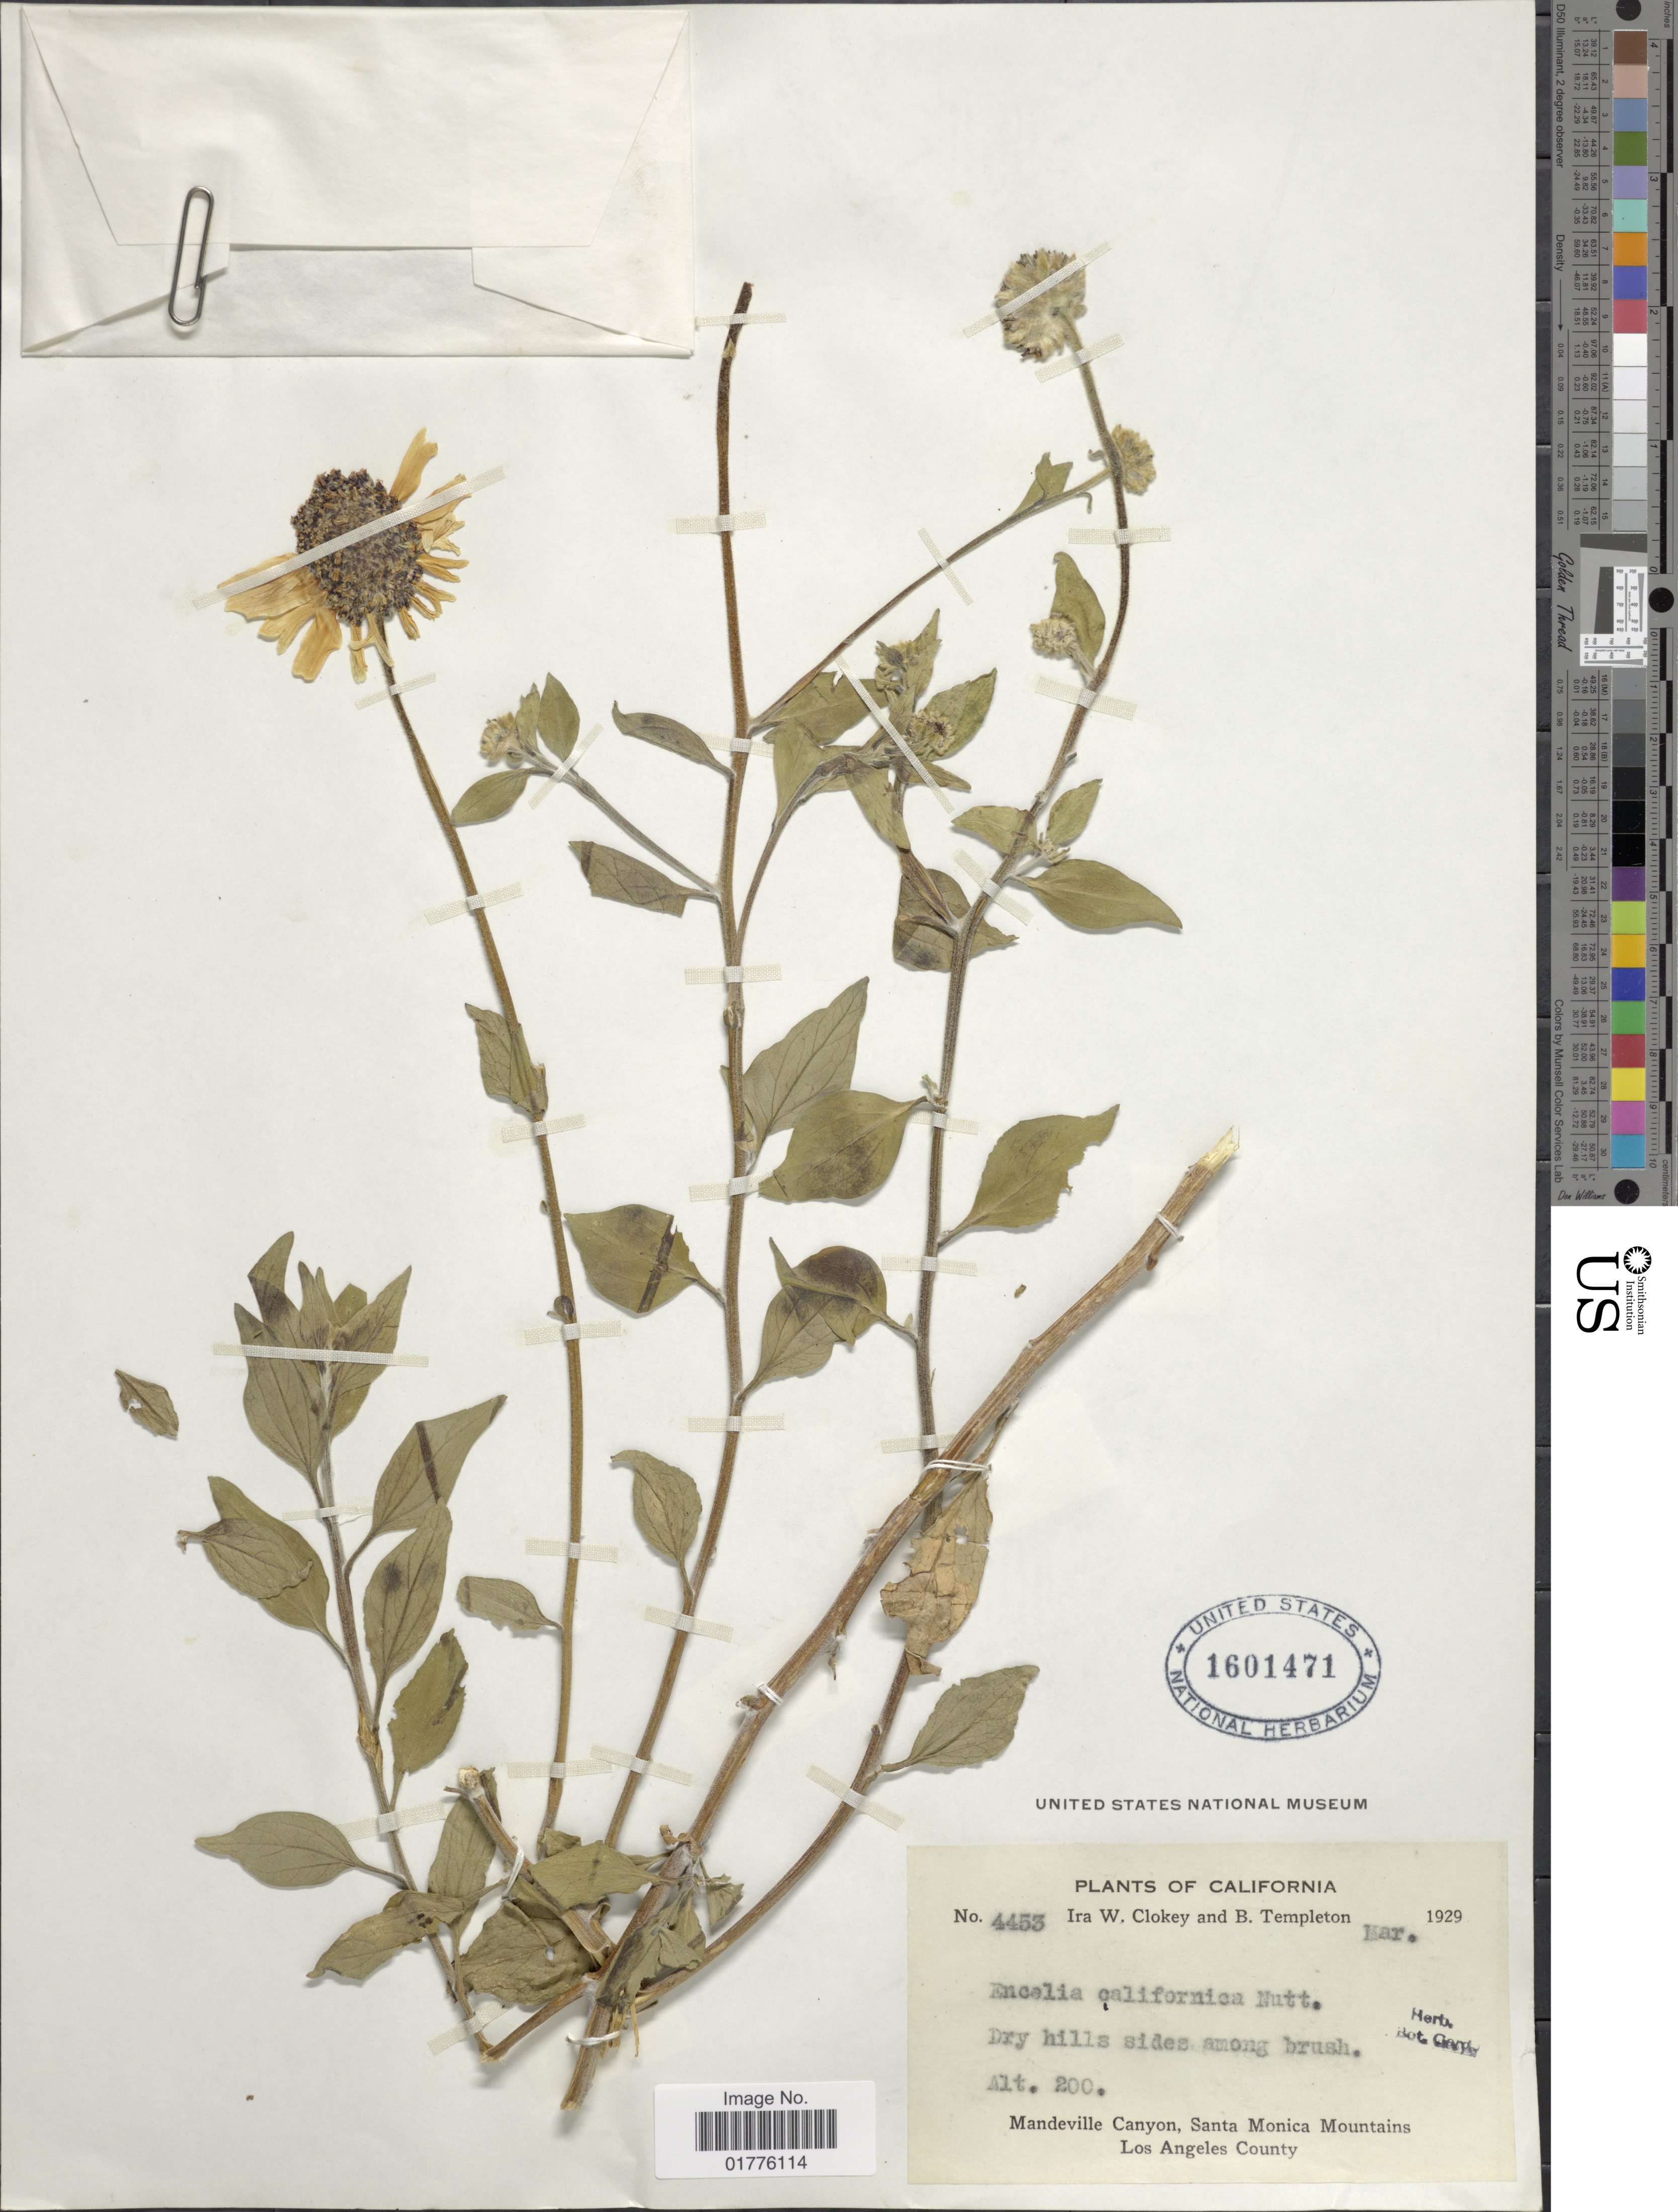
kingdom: Plantae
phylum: Tracheophyta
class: Magnoliopsida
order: Asterales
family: Asteraceae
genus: Encelia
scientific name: Encelia californica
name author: Nutt.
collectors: I. W. Clokey & B. Templeton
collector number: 4453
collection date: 1929-03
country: United States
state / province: California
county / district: Los Angeles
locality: California. Dry hills sides among brush. Mandeville Canyon, Santa Monica Mountains, Los Angeles County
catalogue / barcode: US 1601471